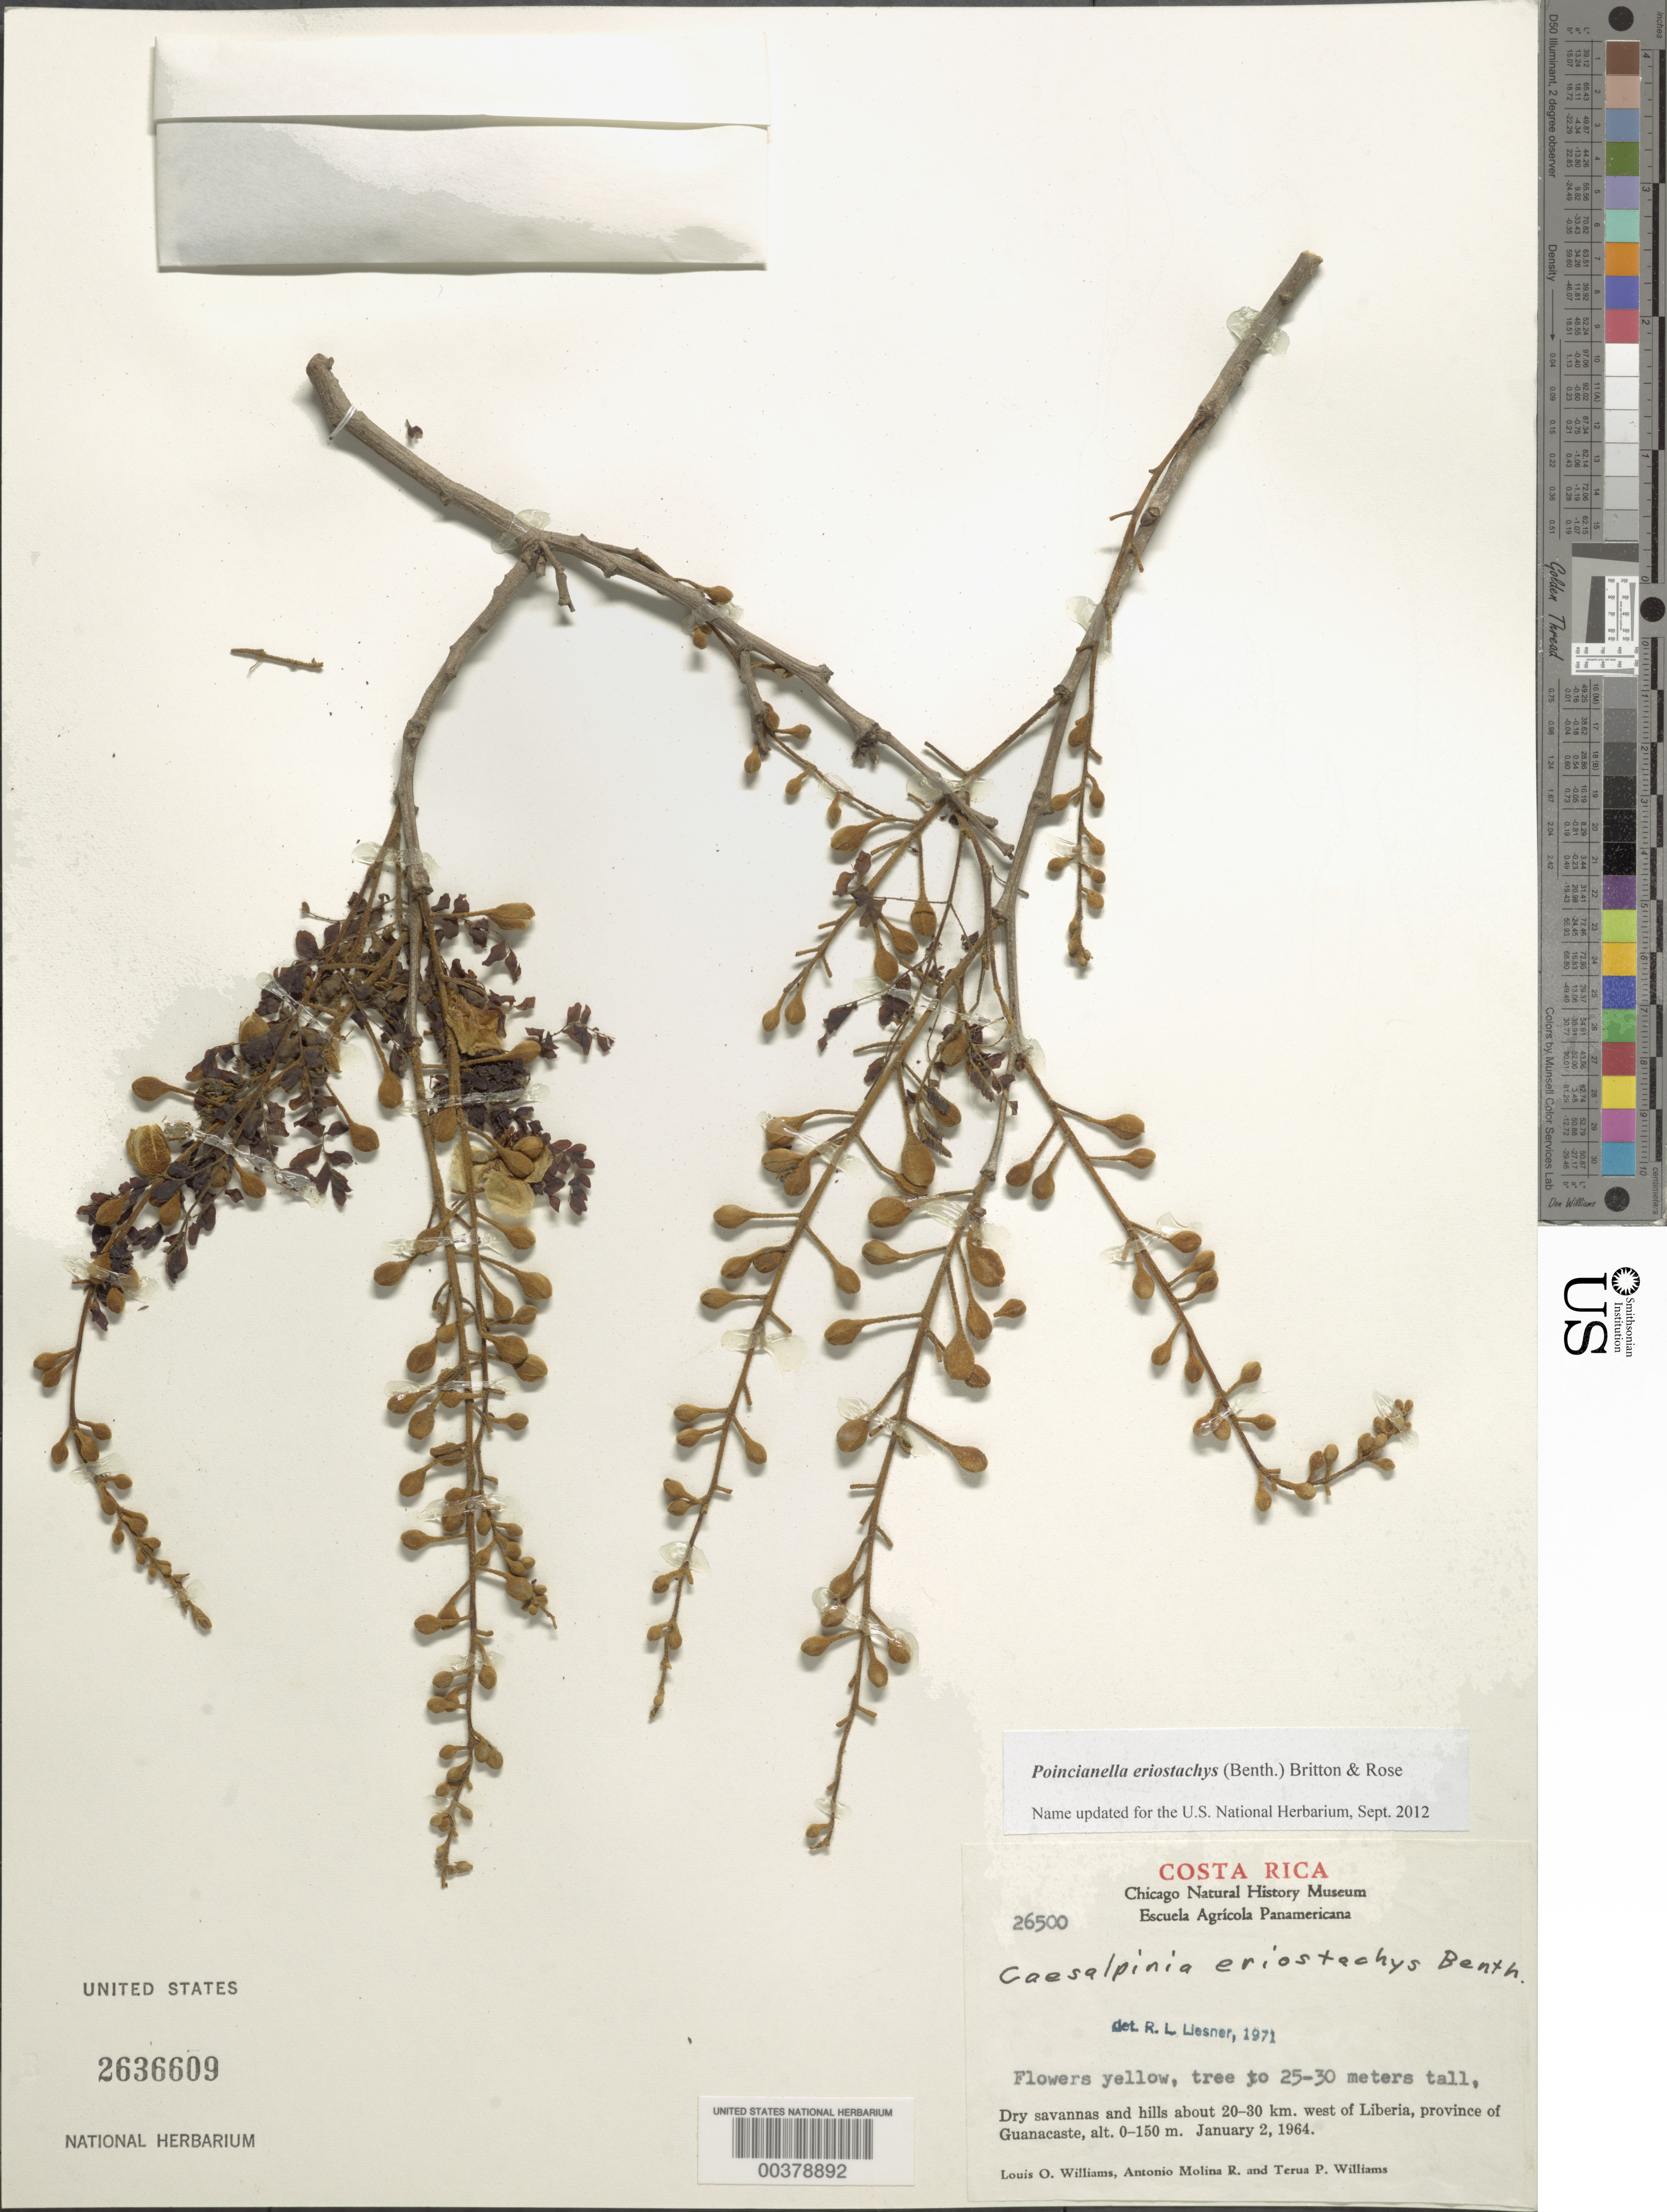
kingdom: Plantae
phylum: Tracheophyta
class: Magnoliopsida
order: Fabales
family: Fabaceae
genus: Cenostigma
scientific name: Cenostigma eriostachys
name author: (Benth.) Gagnon & G.P. Lewis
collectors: L. O. Williams, A. Molina R. & T. P. Williams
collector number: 26500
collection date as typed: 02 Jan 1964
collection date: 1964-01-02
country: Costa Rica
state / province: Guanacaste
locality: About 20-30 km W of Liberia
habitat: Dry savannas and hills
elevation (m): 0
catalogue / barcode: US 2636609